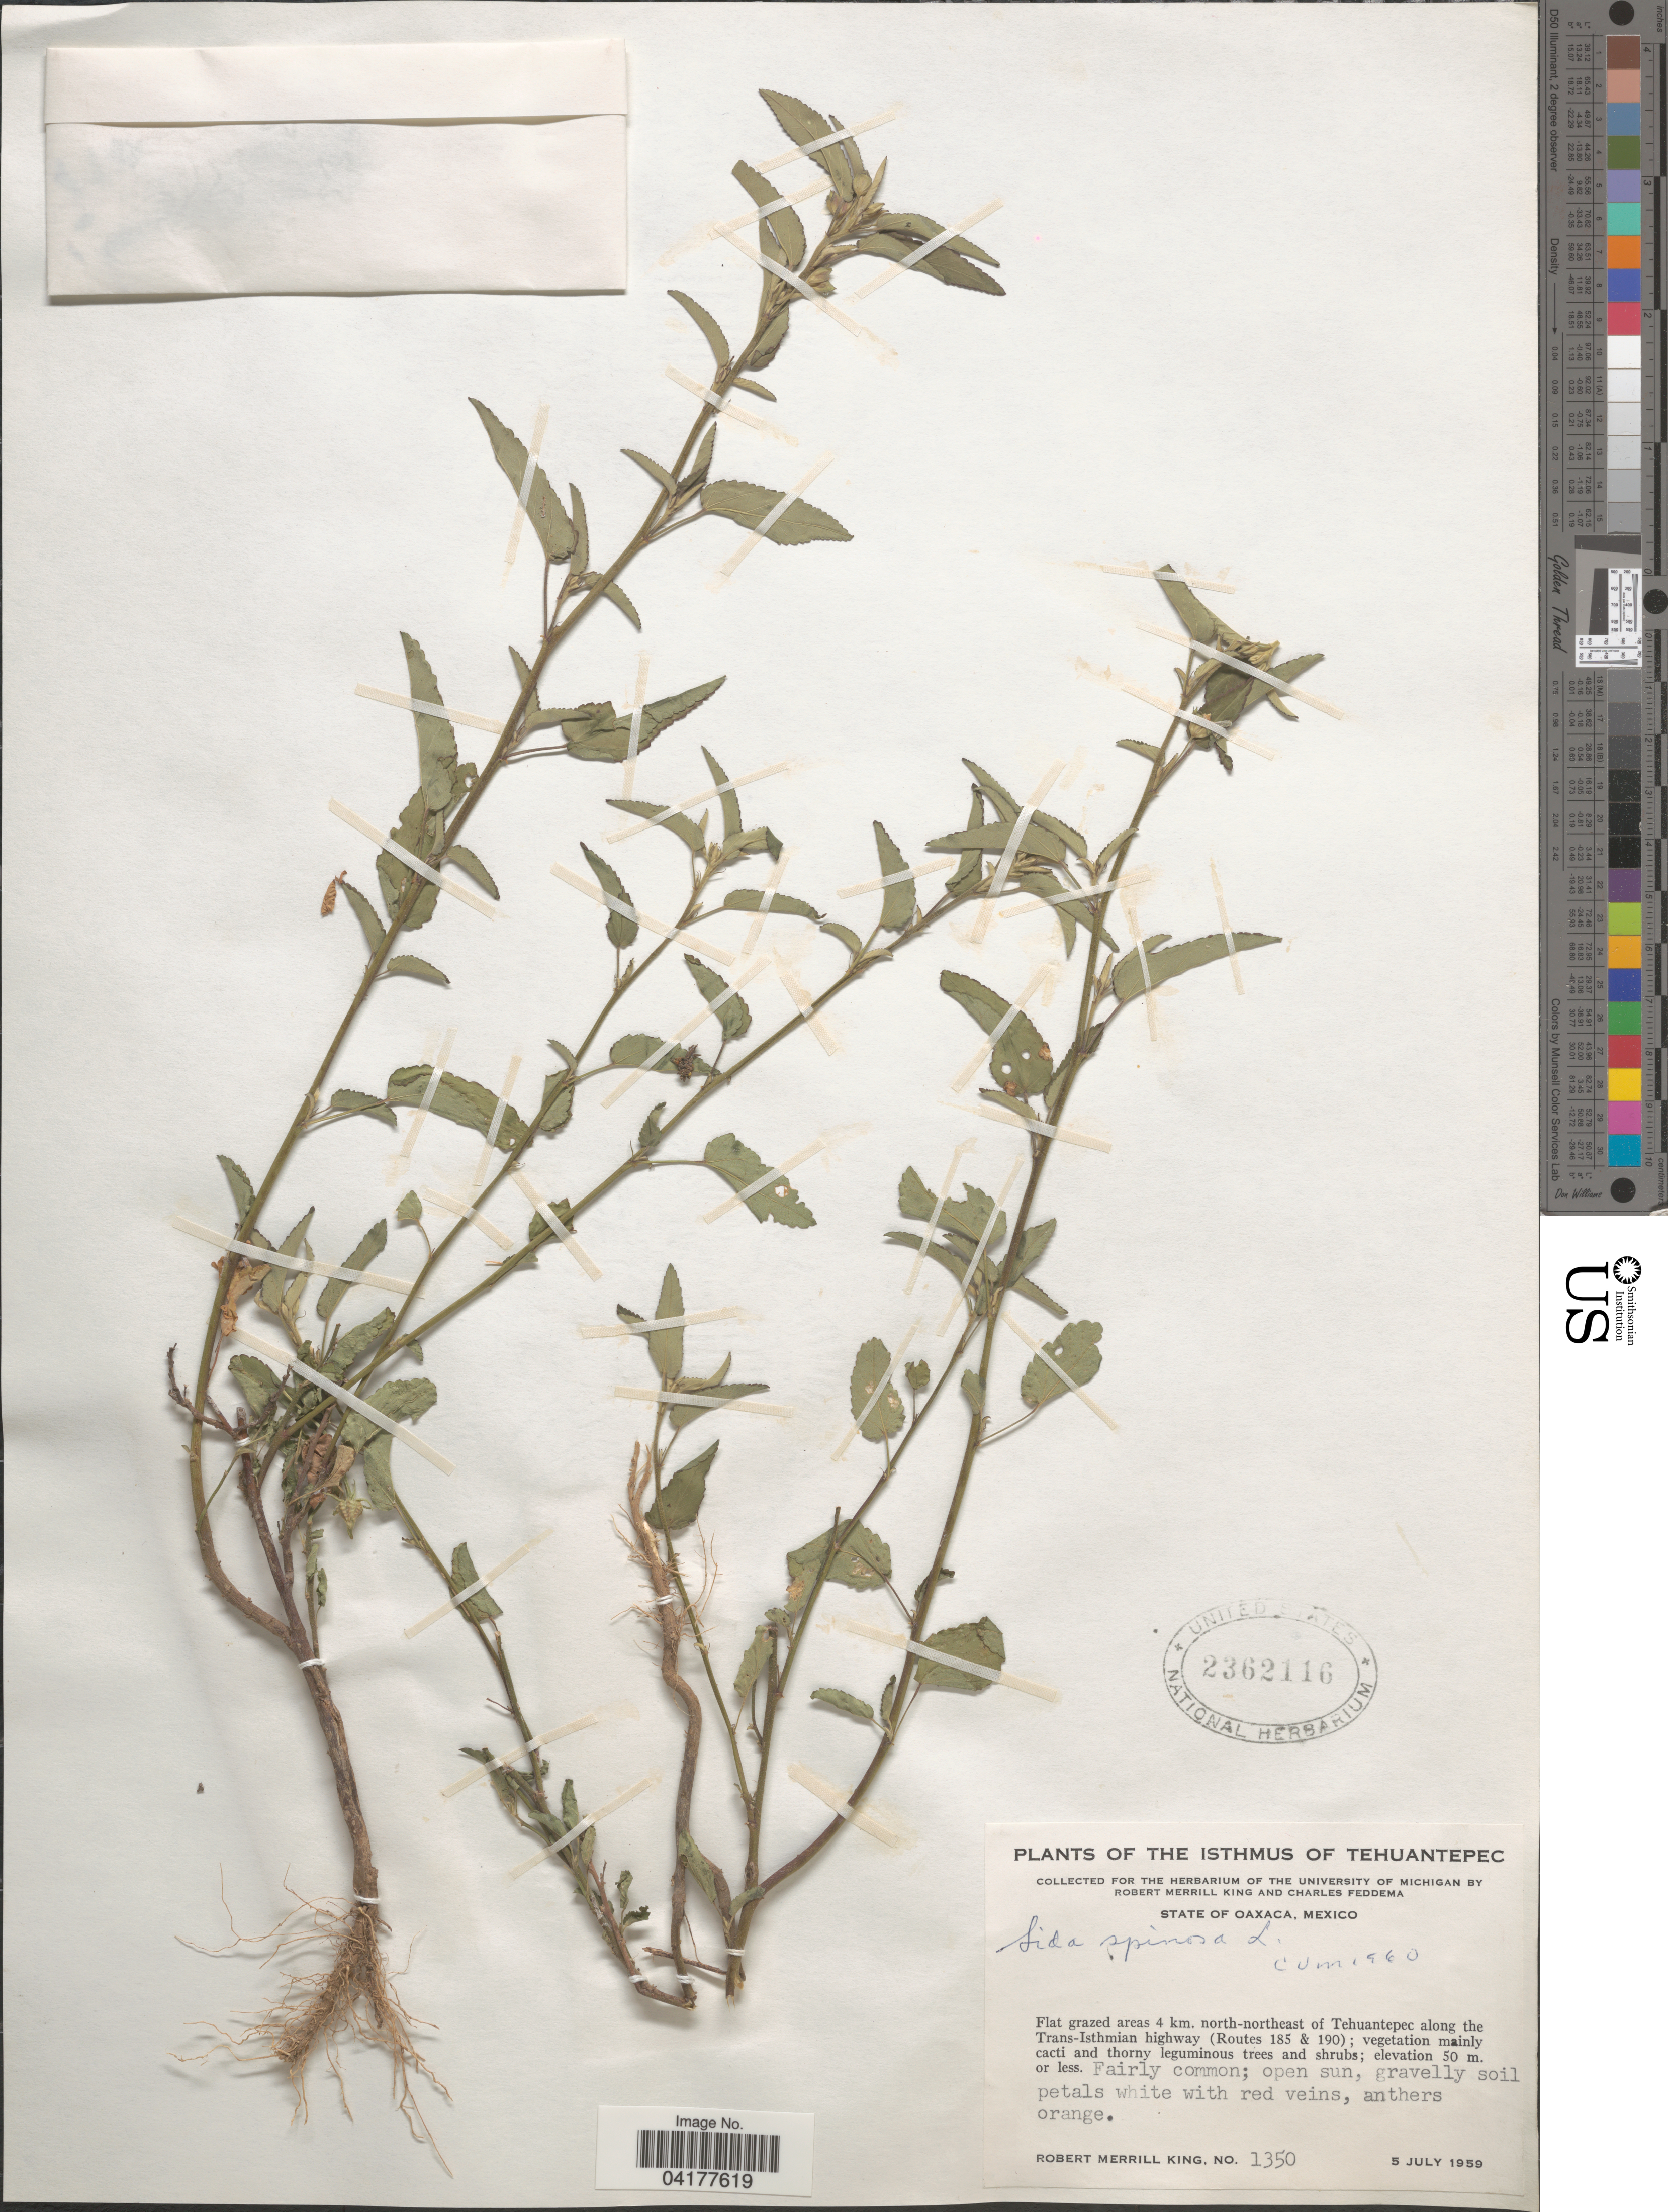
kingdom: Plantae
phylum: Tracheophyta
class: Magnoliopsida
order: Malvales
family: Malvaceae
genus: Sida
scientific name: Sida spinosa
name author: L.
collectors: R. M. King & C. Feddema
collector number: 1350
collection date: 1959-07-05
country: Mexico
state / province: Oaxaca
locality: Isthmus of Tehuantepec. Flat grazed areas 4 km. north-northeast of Tehuantepec along the Trans-Isthmian highway (Routes 185 & 190).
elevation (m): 50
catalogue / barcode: US 2362116